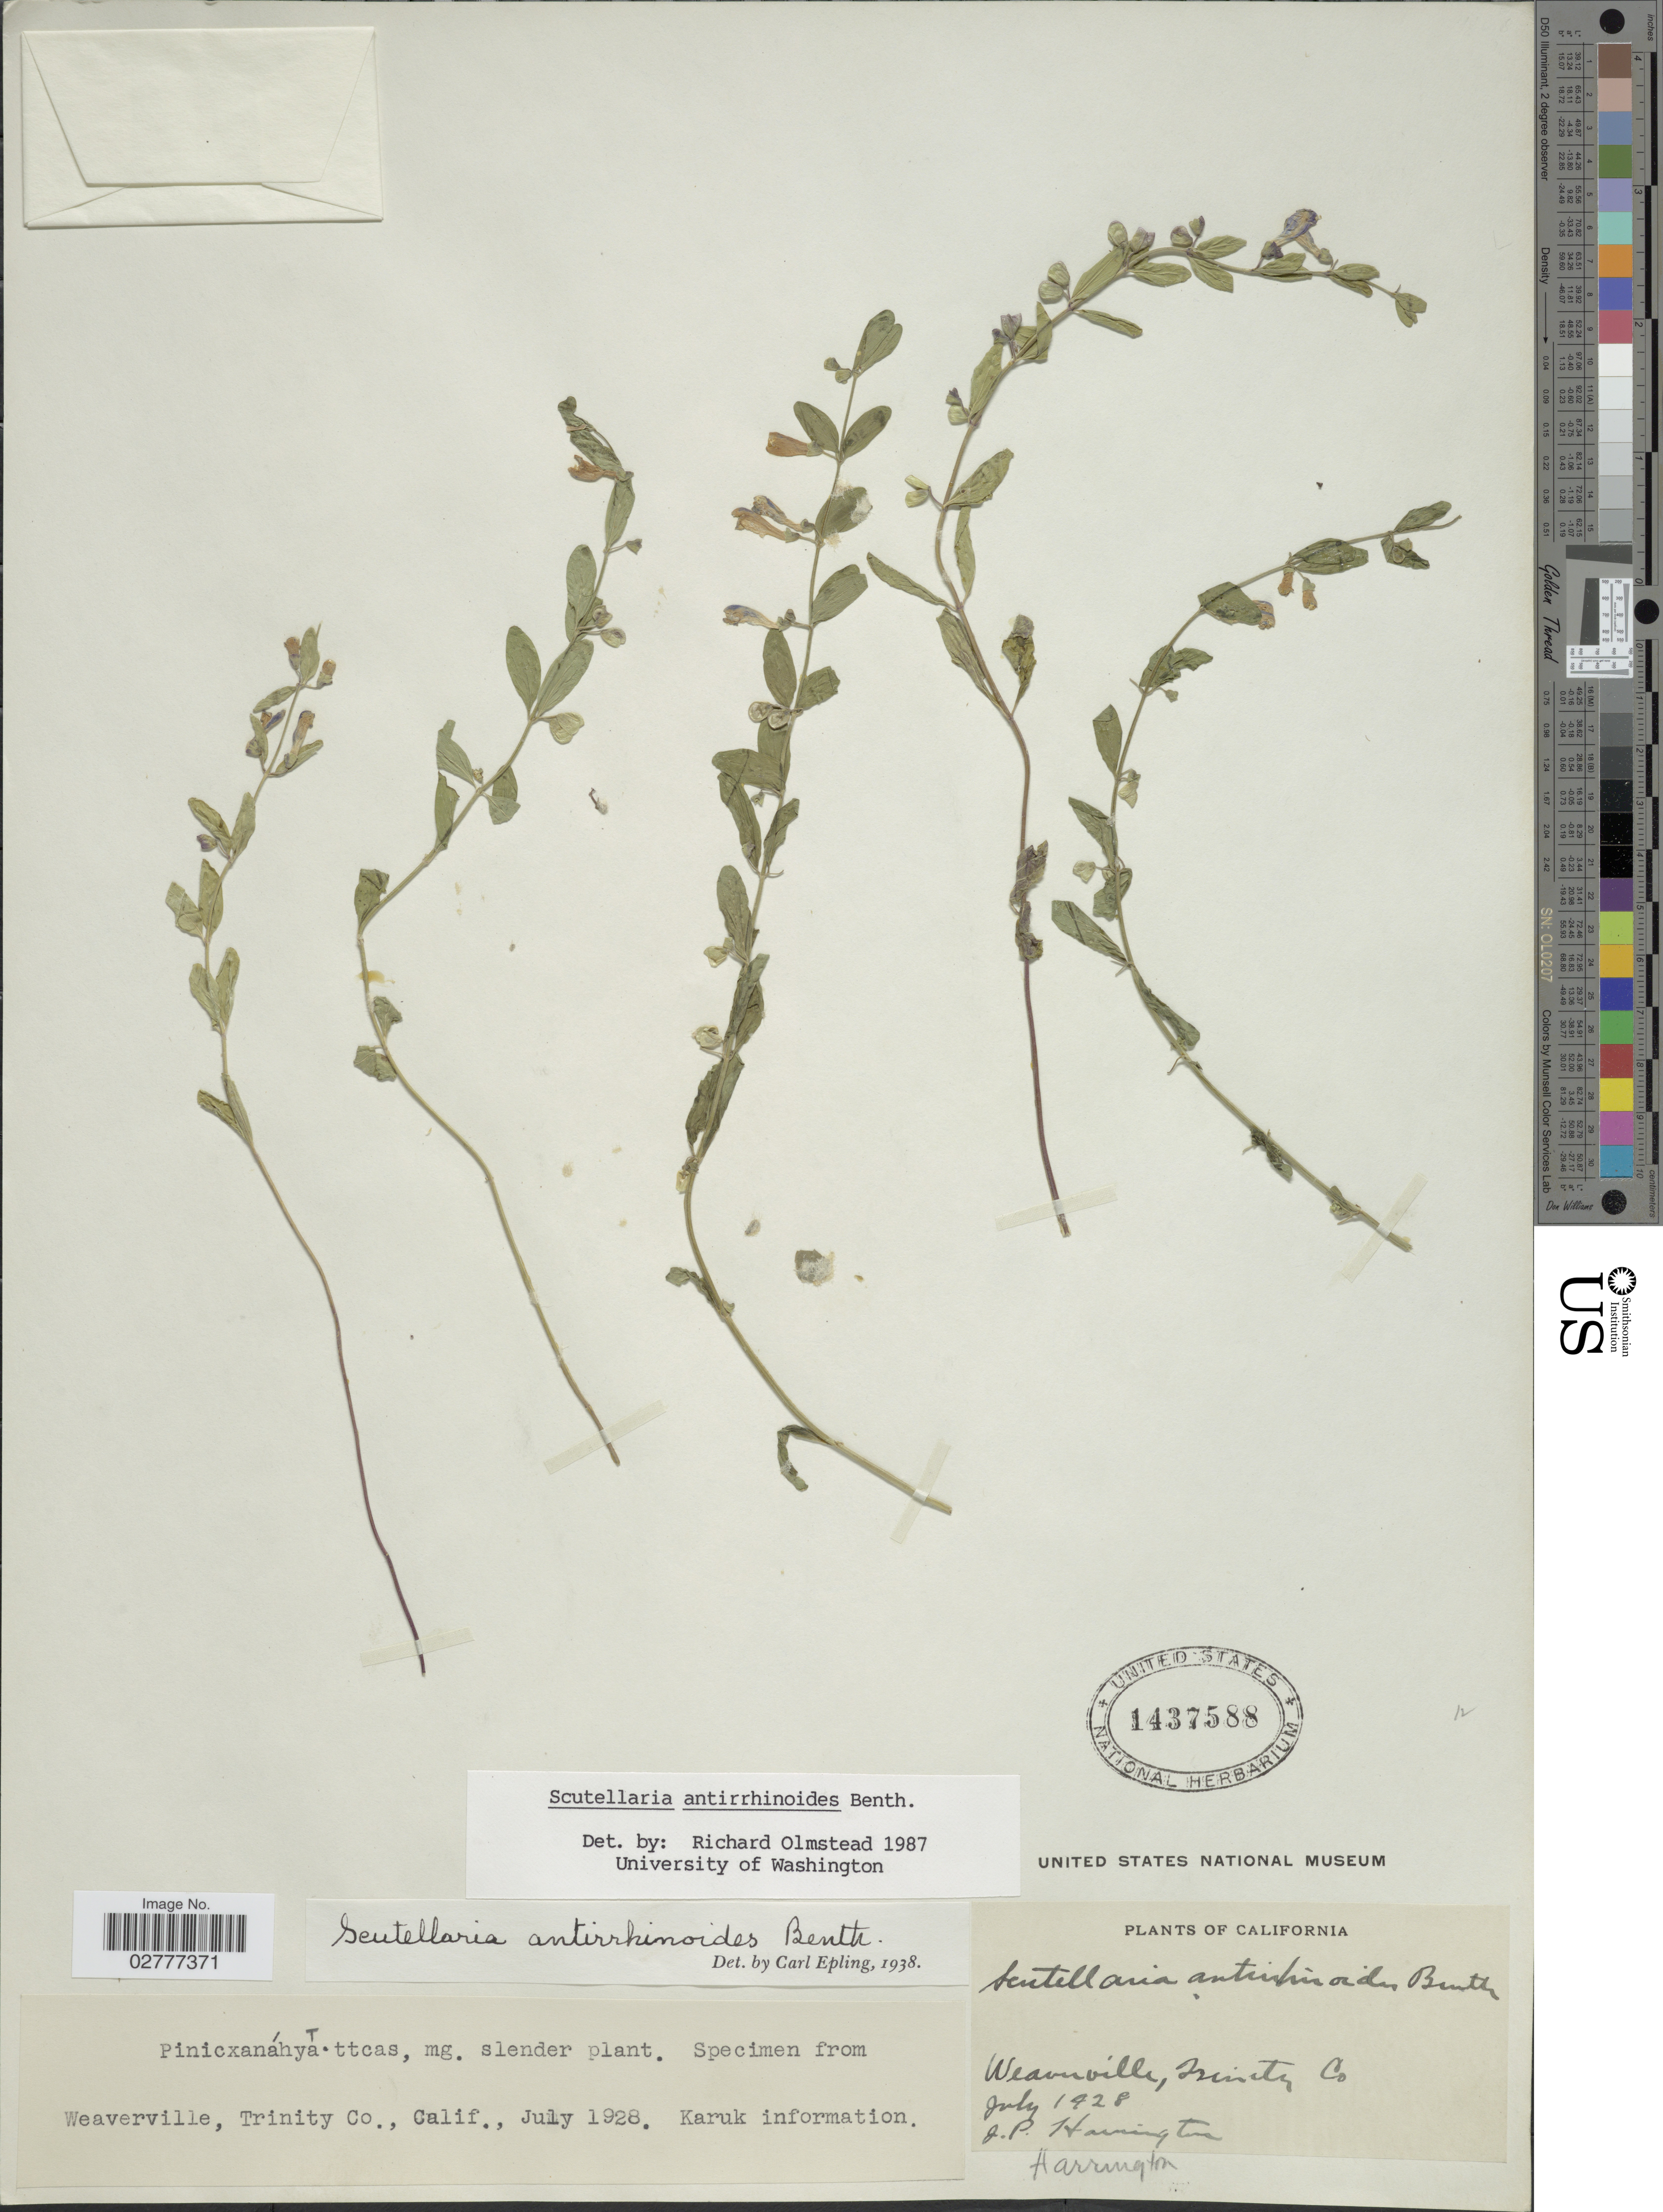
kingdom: Plantae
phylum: Tracheophyta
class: Magnoliopsida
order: Lamiales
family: Lamiaceae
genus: Scutellaria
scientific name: Scutellaria antirrhinoides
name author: Benth.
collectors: J. Harrington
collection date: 1928-07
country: United States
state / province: California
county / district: Trinity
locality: Weaverville, Trinity Co.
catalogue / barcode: US 1437588